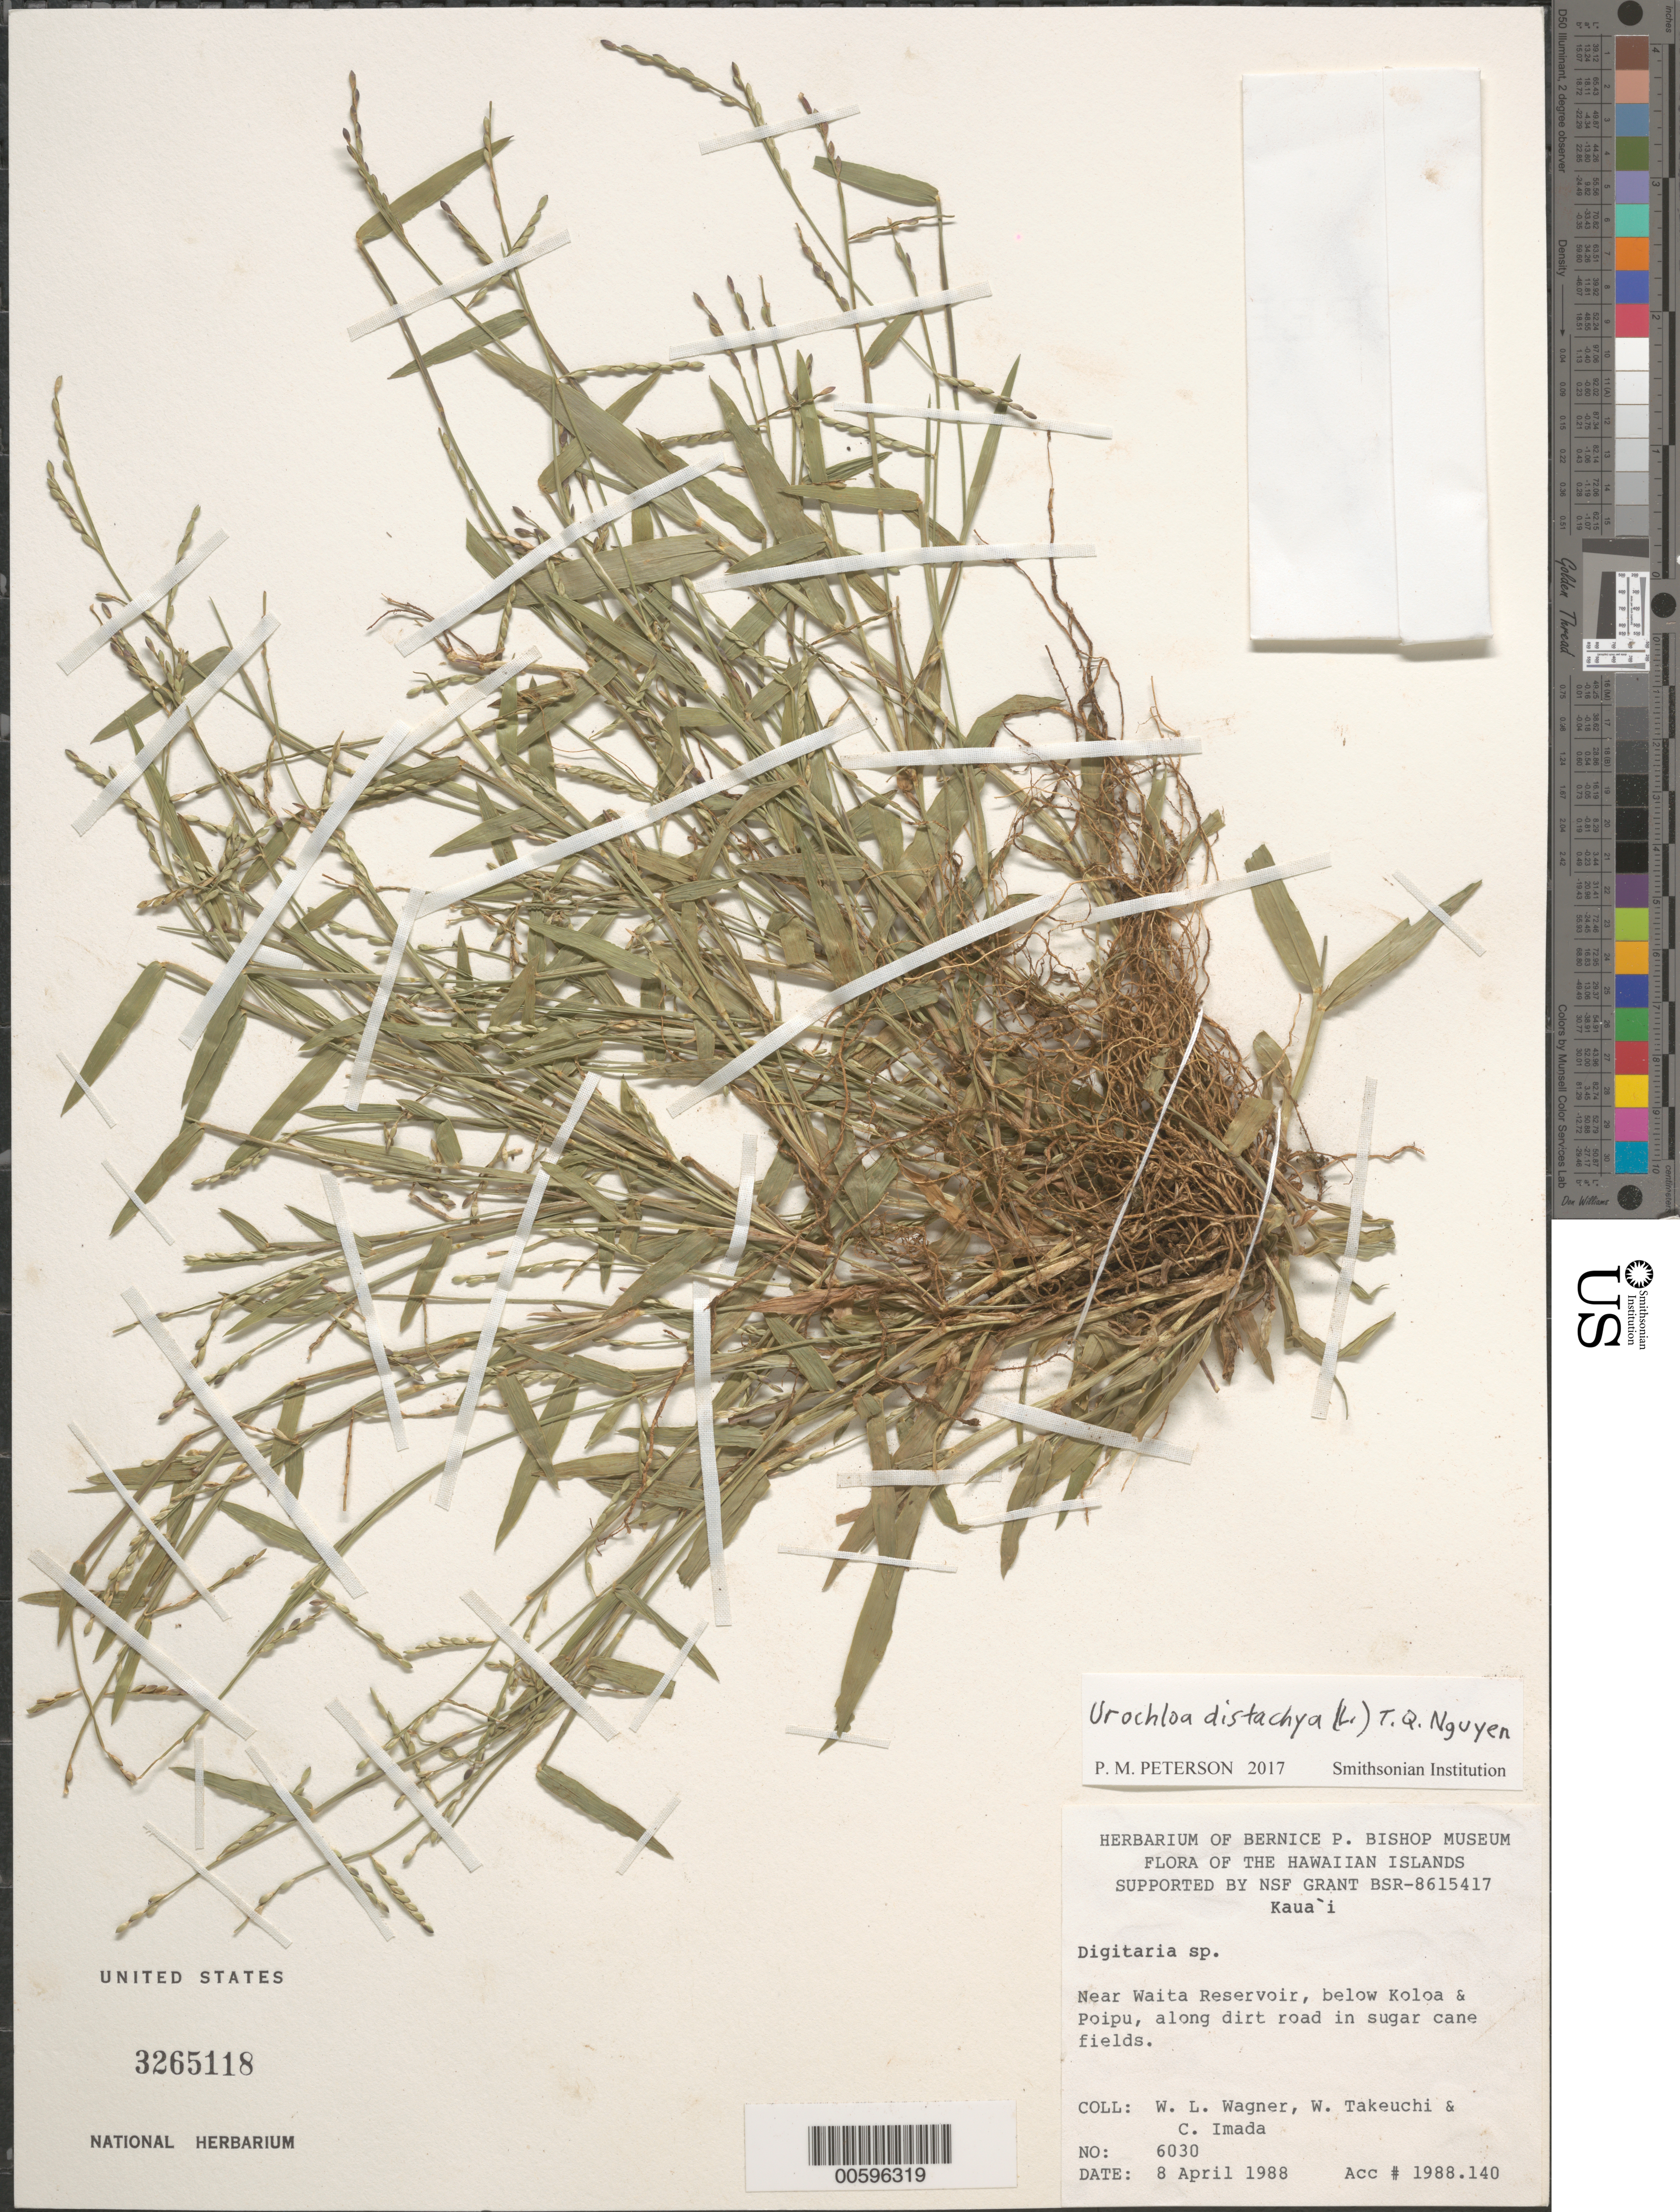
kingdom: Plantae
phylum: Tracheophyta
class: Liliopsida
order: Poales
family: Poaceae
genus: Urochloa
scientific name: Urochloa distachya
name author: (L.) T.Q. Nguyen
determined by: Peterson, Paul M., (BOT), Smithsonian Institution - National Museum of Natural History (UNITED STATES)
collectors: W. L. Wagner, W. N. Takeuchi & C. Imada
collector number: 6030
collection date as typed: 8 Apr 1988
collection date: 1988-04-08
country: United States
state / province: Hawaii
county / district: Kaui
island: Kaua'i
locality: Near Waita Reservoir, below Koloa & Poipu, along dirt road.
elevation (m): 0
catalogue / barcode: US 3265118